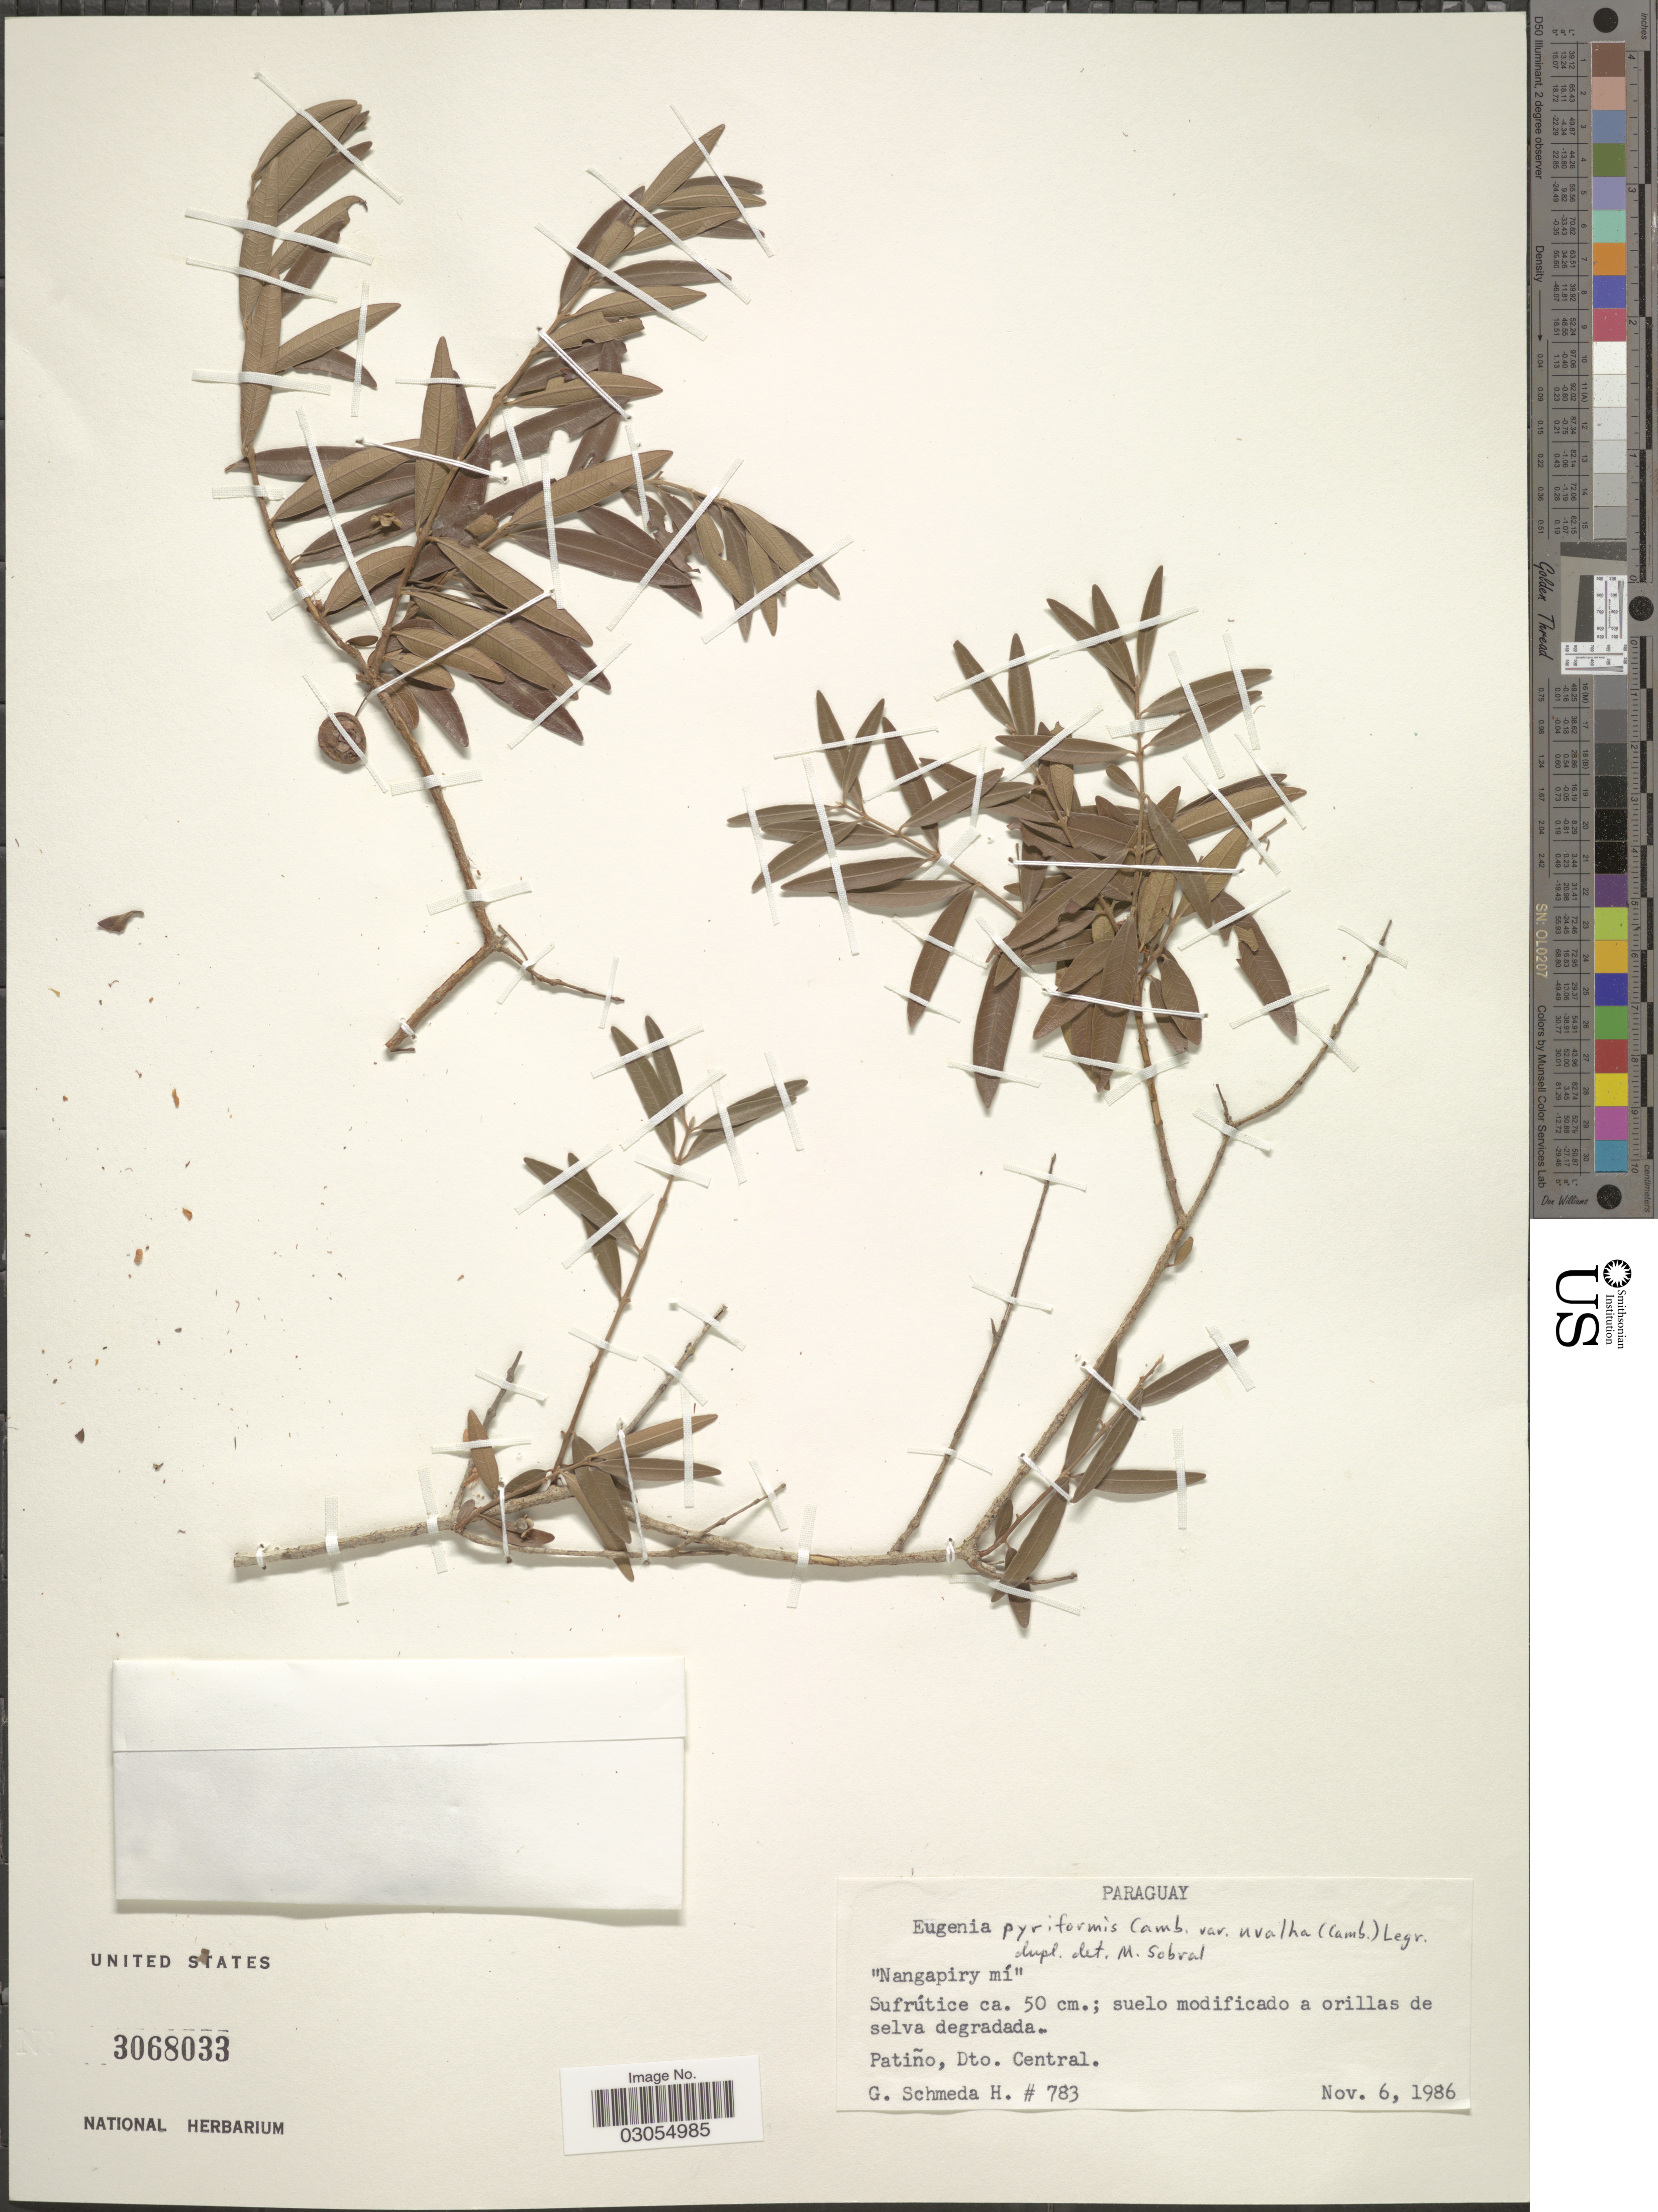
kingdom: Plantae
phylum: Tracheophyta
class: Magnoliopsida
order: Myrtales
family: Myrtaceae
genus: Eugenia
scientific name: Eugenia pyriformis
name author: Cambess.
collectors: G. Schmeda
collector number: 783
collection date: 1986-11-06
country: Paraguay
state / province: Central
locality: Suelo modificado a orillas de selva degradada. Patiño, Dto. Central.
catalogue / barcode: US 3068033